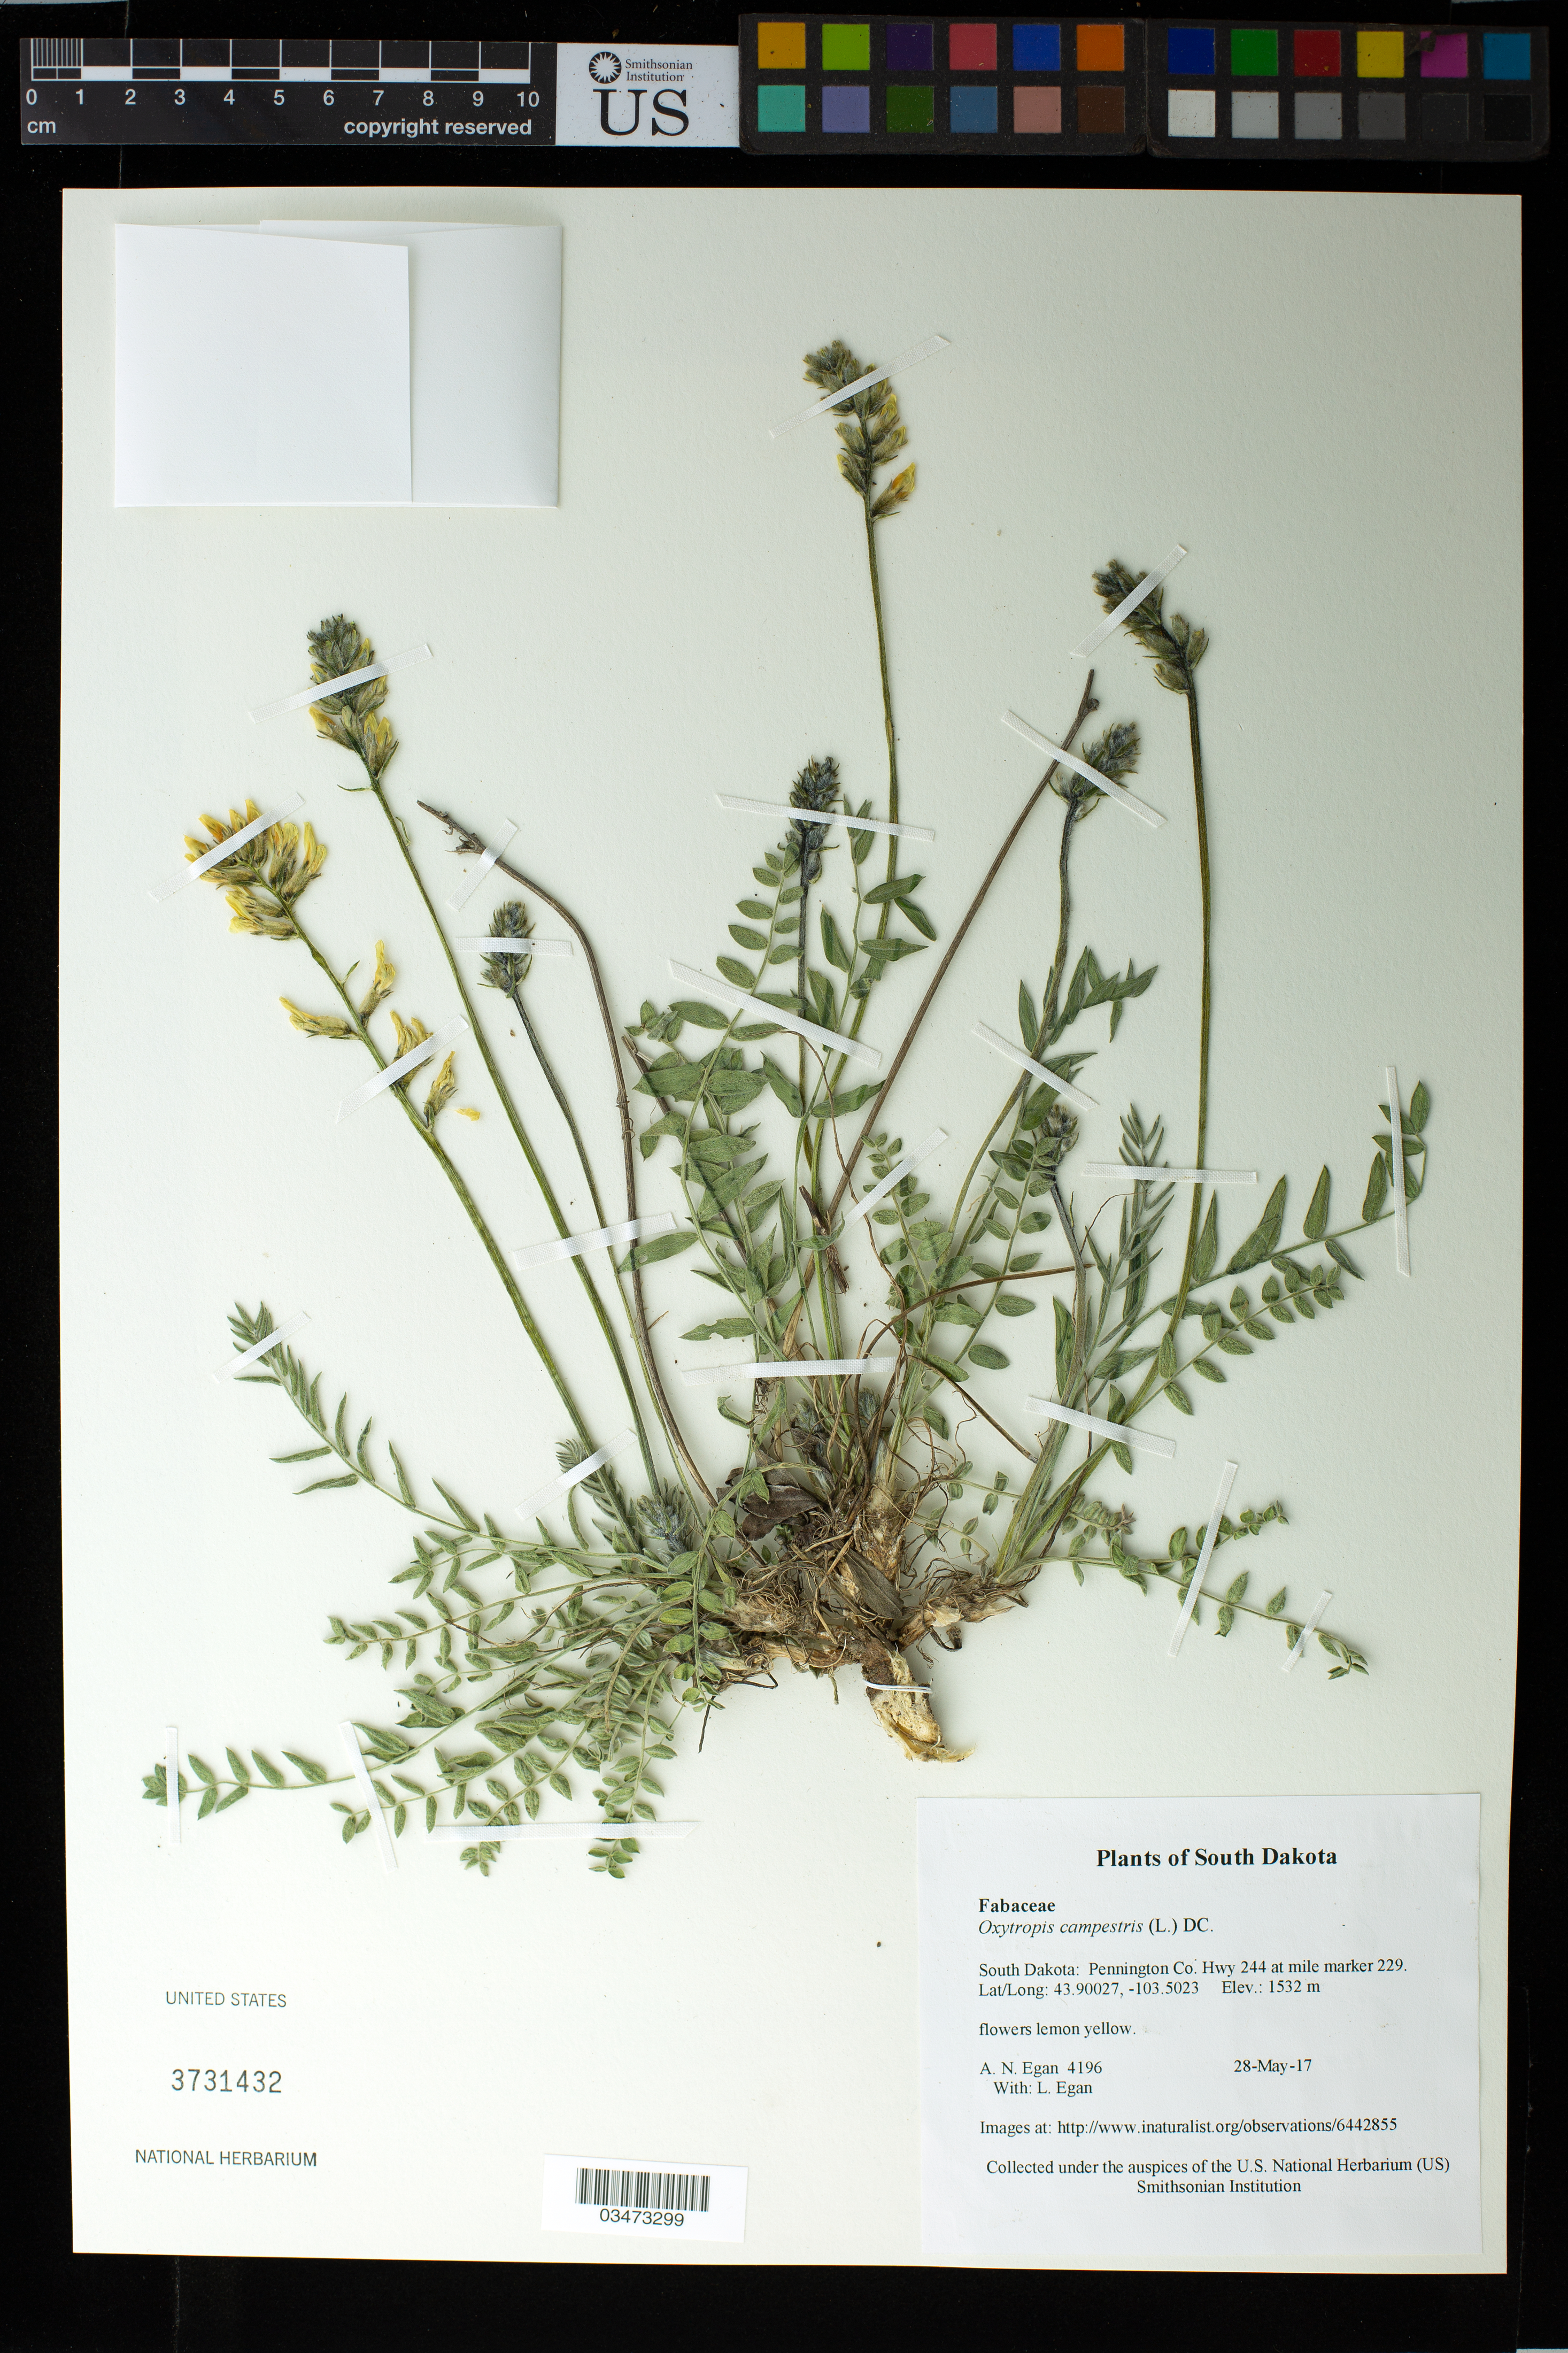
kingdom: Plantae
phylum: Tracheophyta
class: Magnoliopsida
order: Fabales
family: Fabaceae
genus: Oxytropis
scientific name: Oxytropis campestris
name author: (L.) DC.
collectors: A. N. Egan & L. Egan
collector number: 4196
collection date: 2017-05-28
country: United States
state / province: South Dakota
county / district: Pennington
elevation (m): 1532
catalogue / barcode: US 3731432